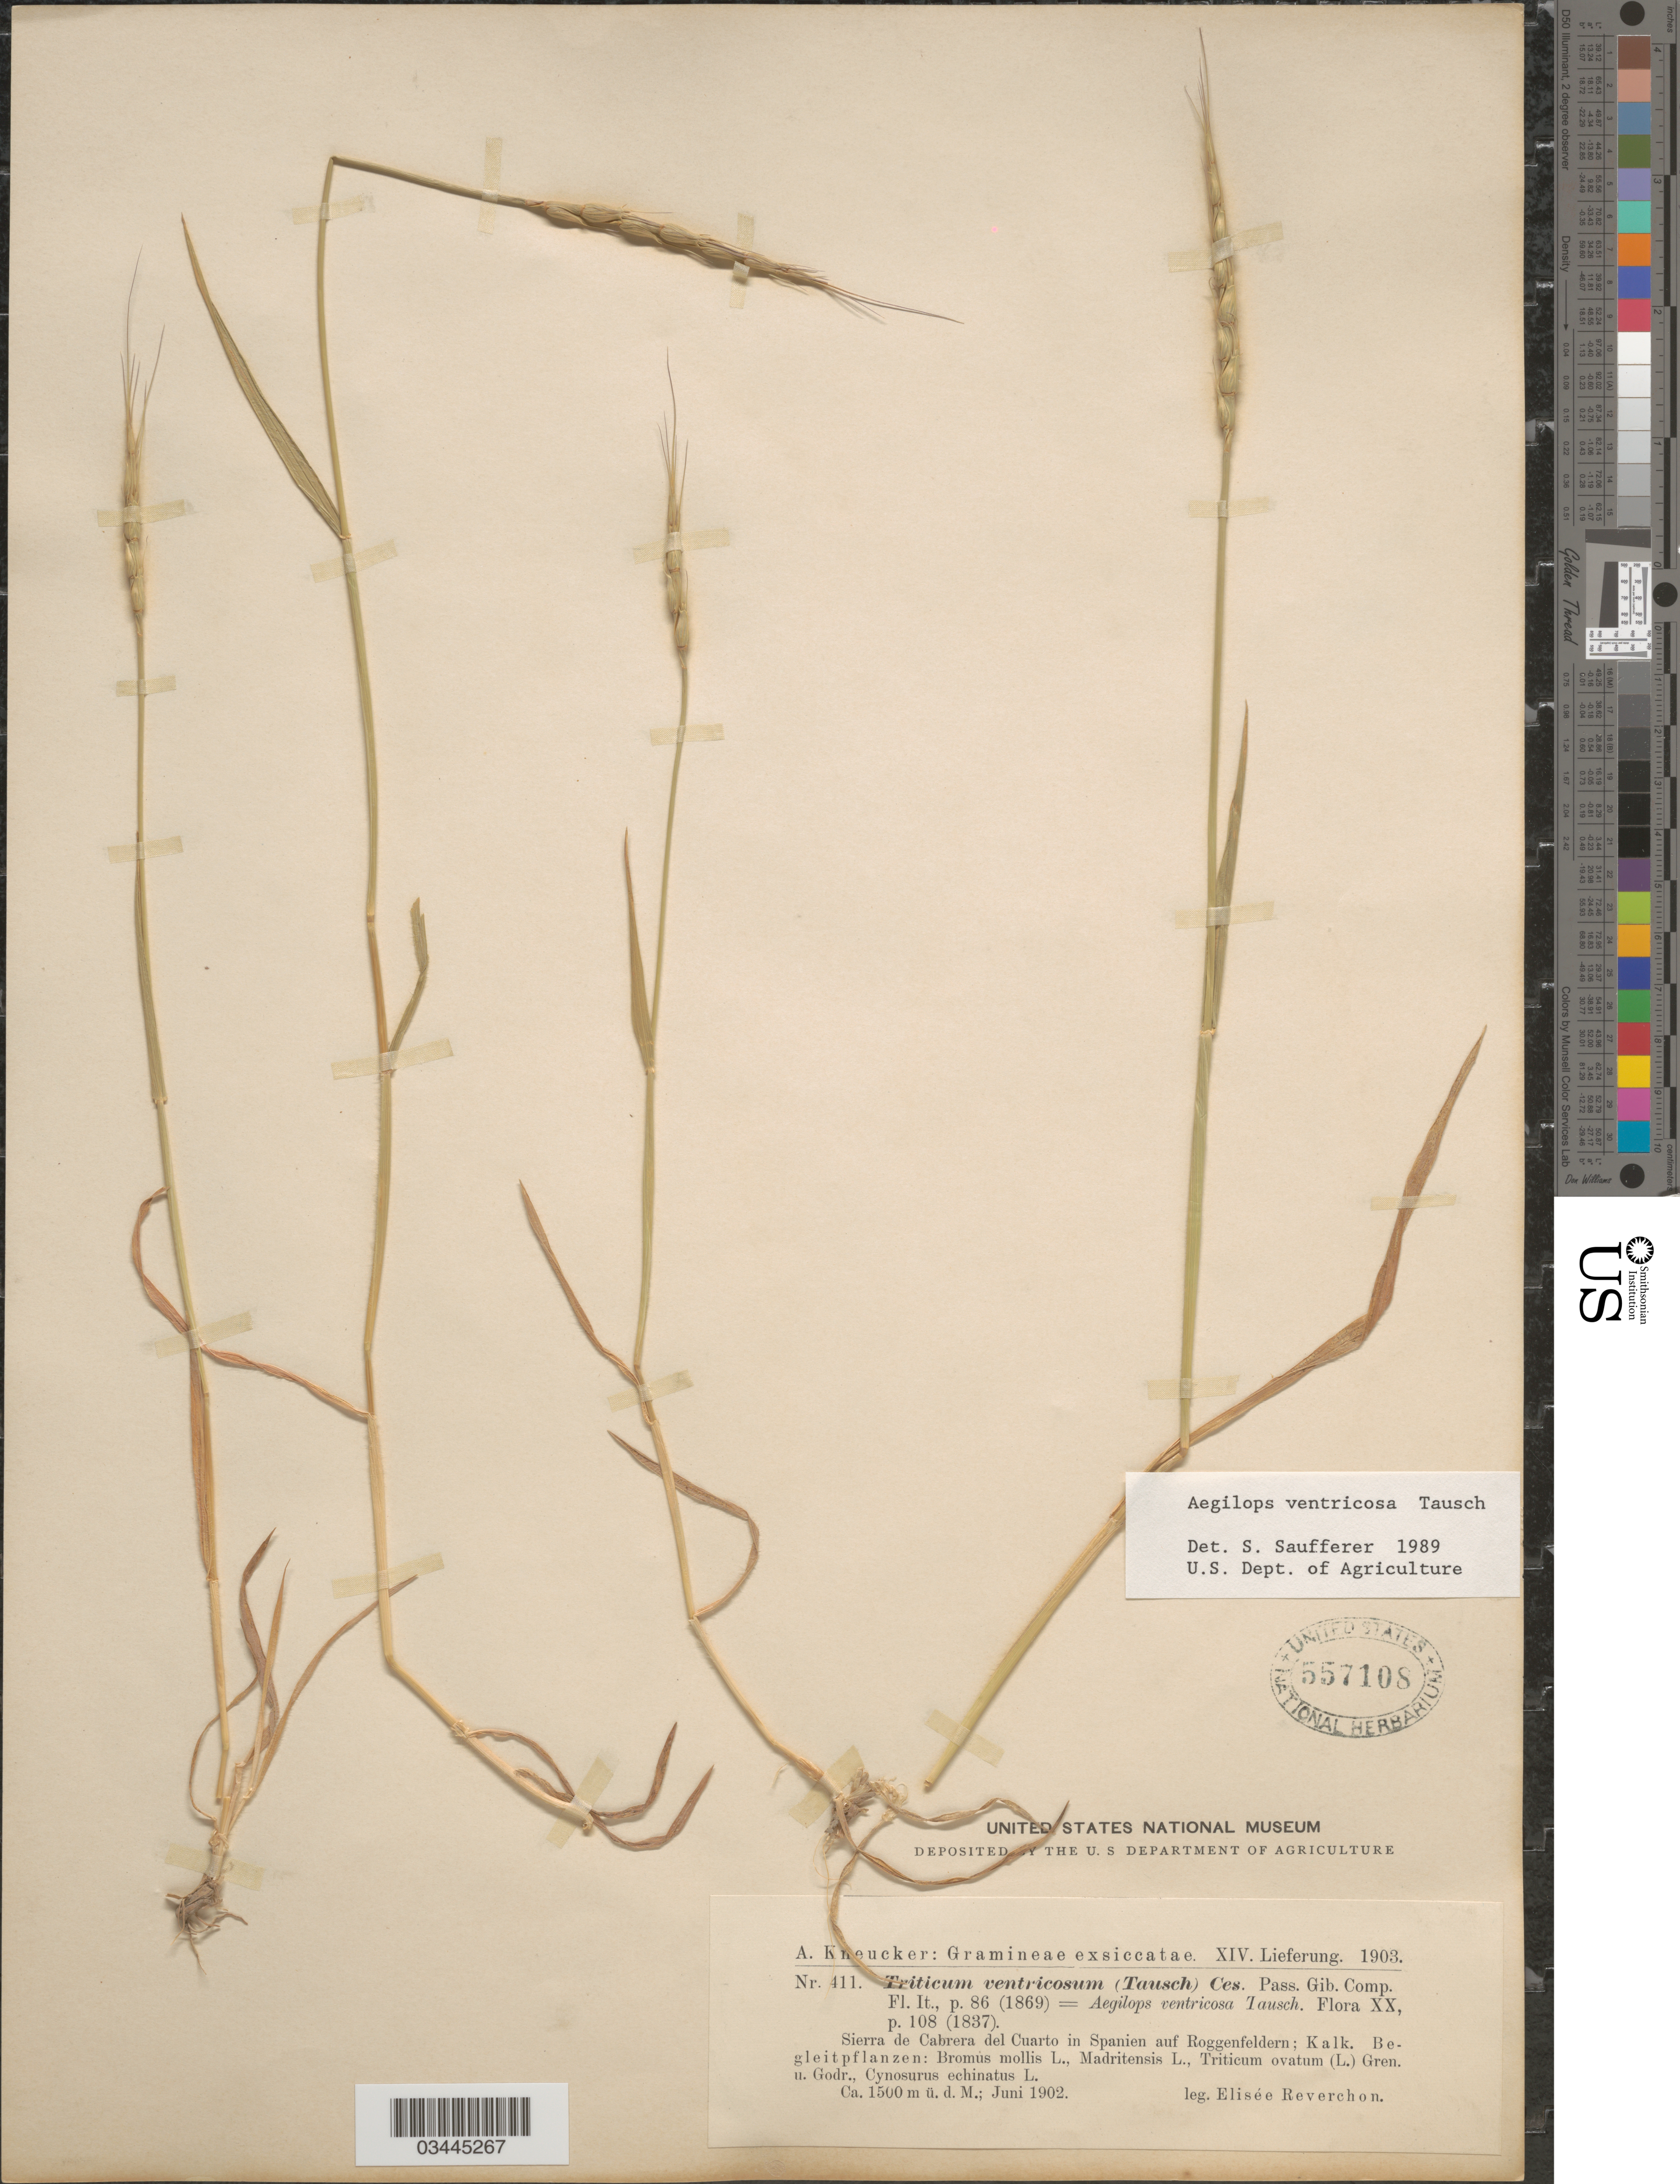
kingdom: Plantae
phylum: Tracheophyta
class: Liliopsida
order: Poales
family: Poaceae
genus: Aegilops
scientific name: Aegilops ventricosa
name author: Tausch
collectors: E. Reverchon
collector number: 411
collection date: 1902-06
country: Spain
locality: Sierra de Cabrera del Cuarto in Spanien auf Roggenfeldern.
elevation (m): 1500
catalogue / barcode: US 557108